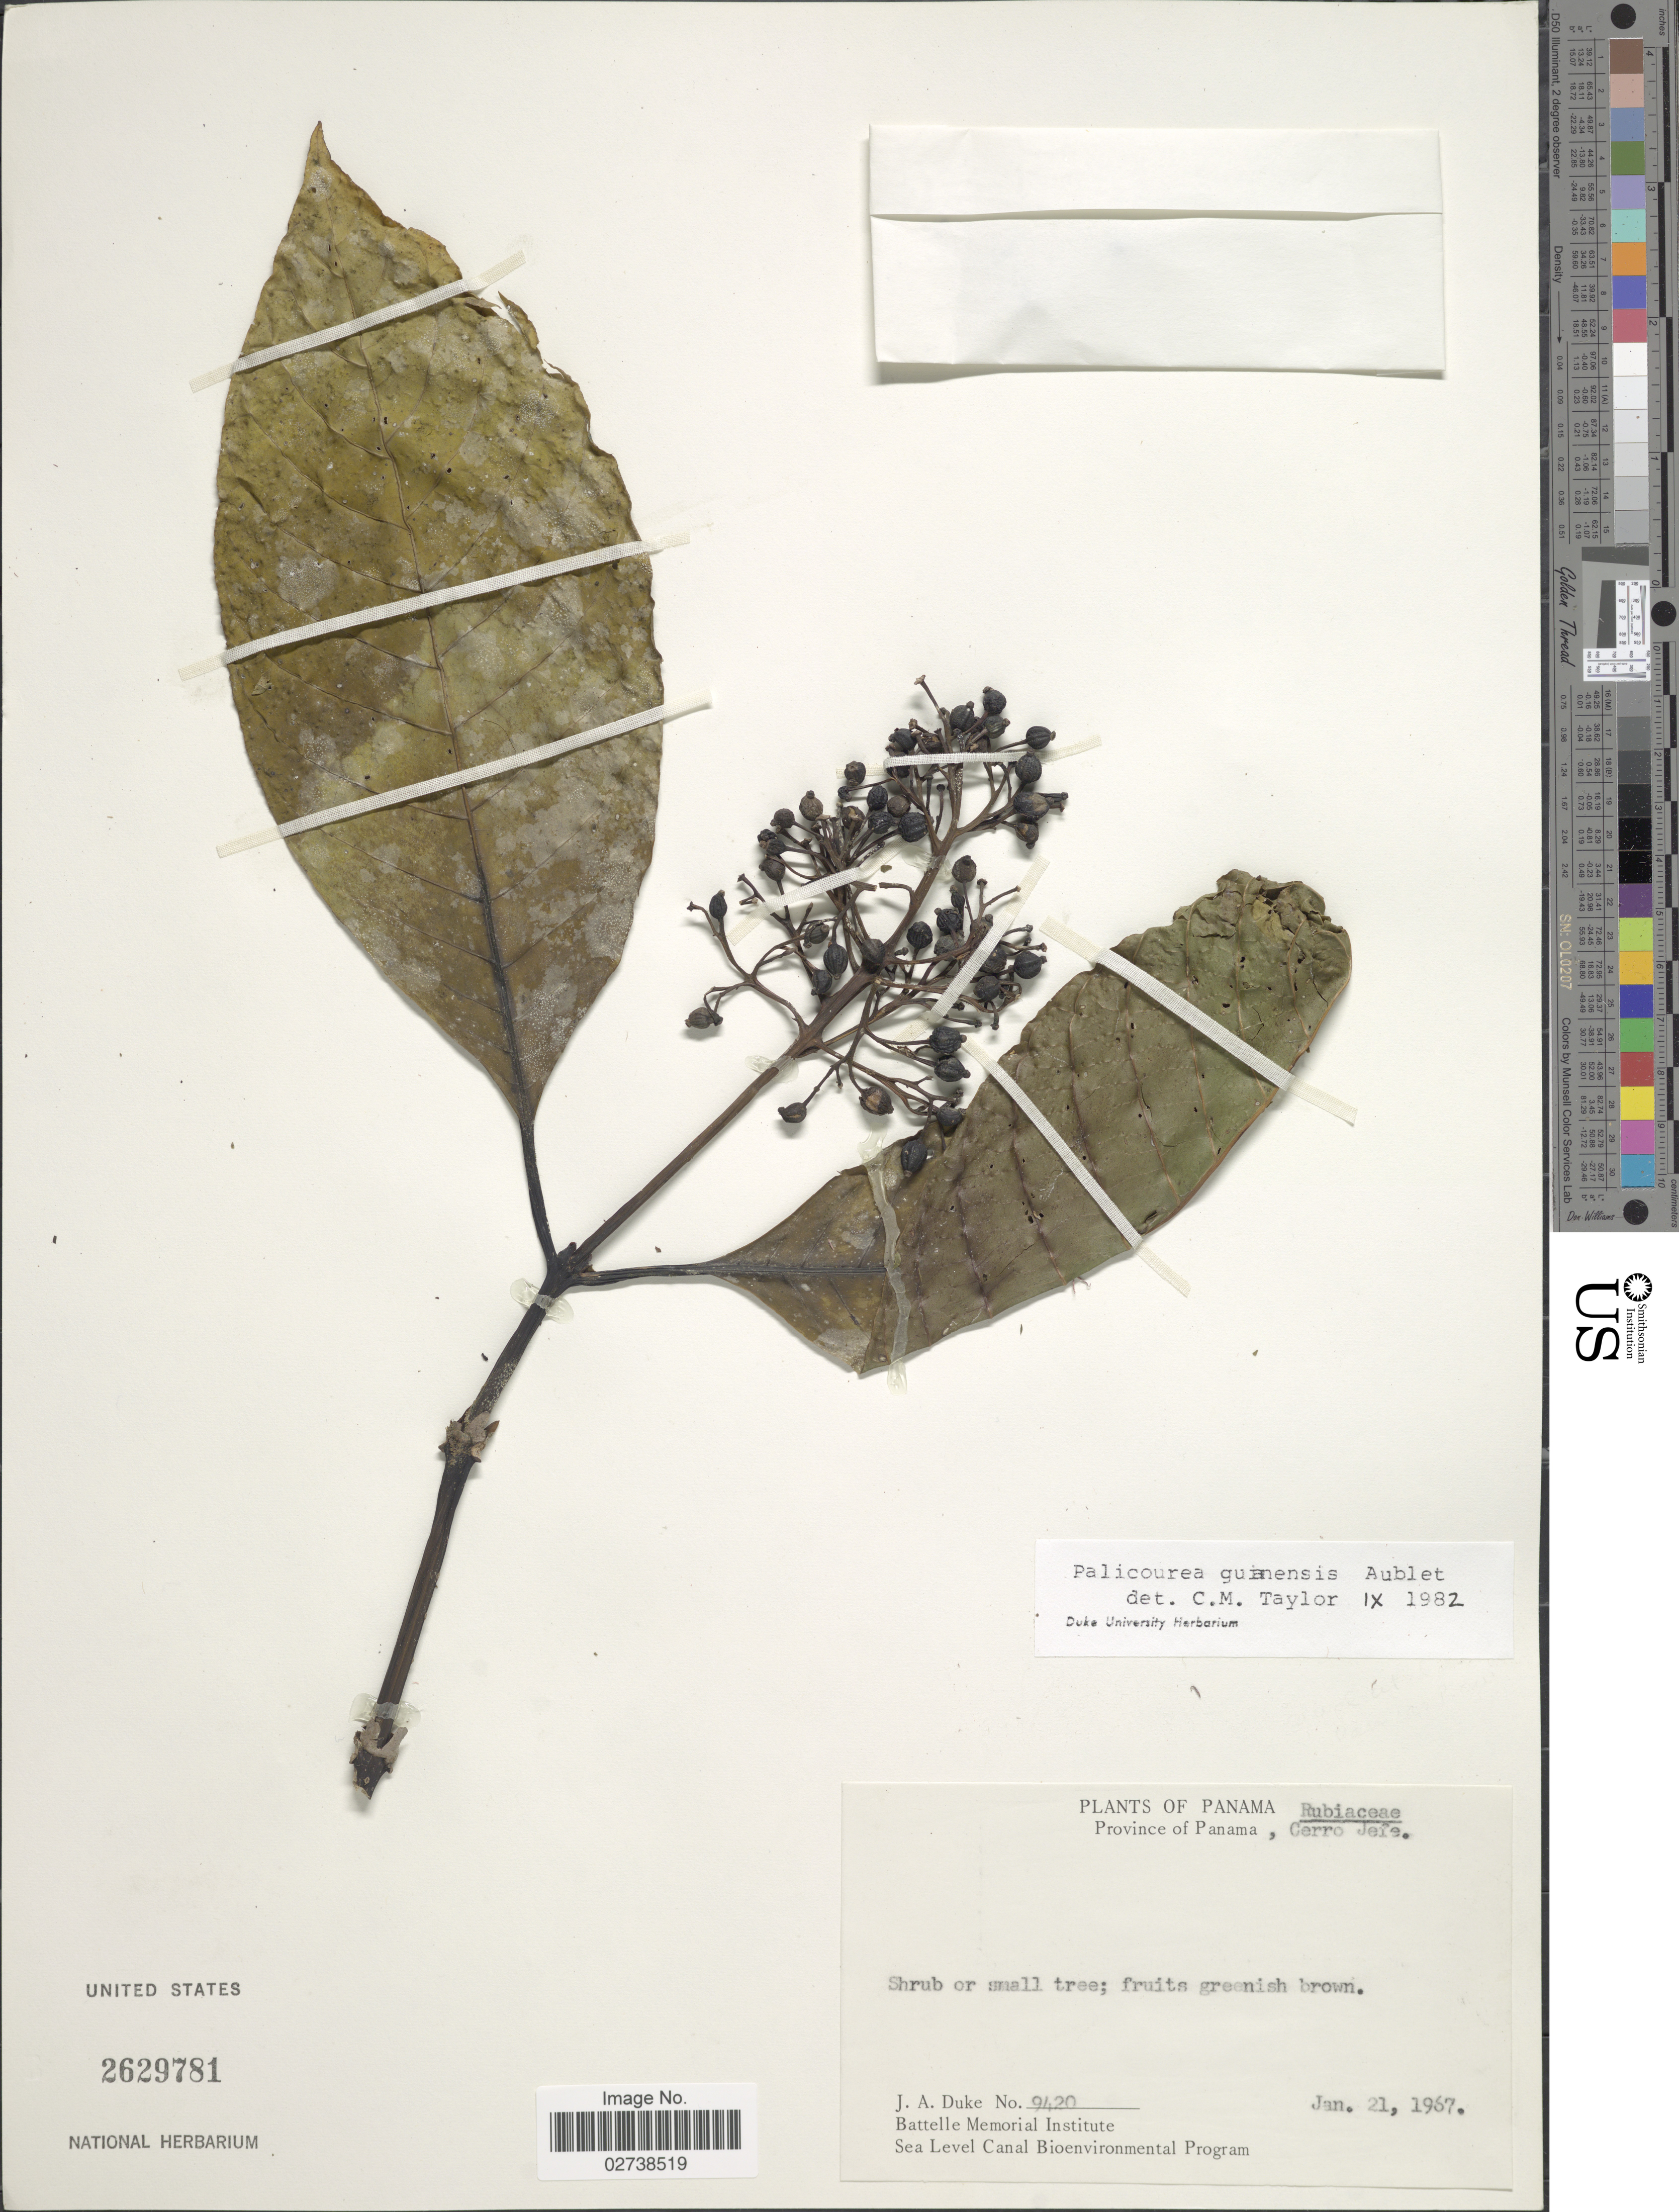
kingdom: Plantae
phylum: Tracheophyta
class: Magnoliopsida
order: Gentianales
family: Rubiaceae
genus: Palicourea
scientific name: Palicourea guianensis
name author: Aubl.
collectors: J. A. Duke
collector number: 9420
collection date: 1967-01-21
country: Panama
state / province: Panamá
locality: Cerro Jefe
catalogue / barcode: US 2629781